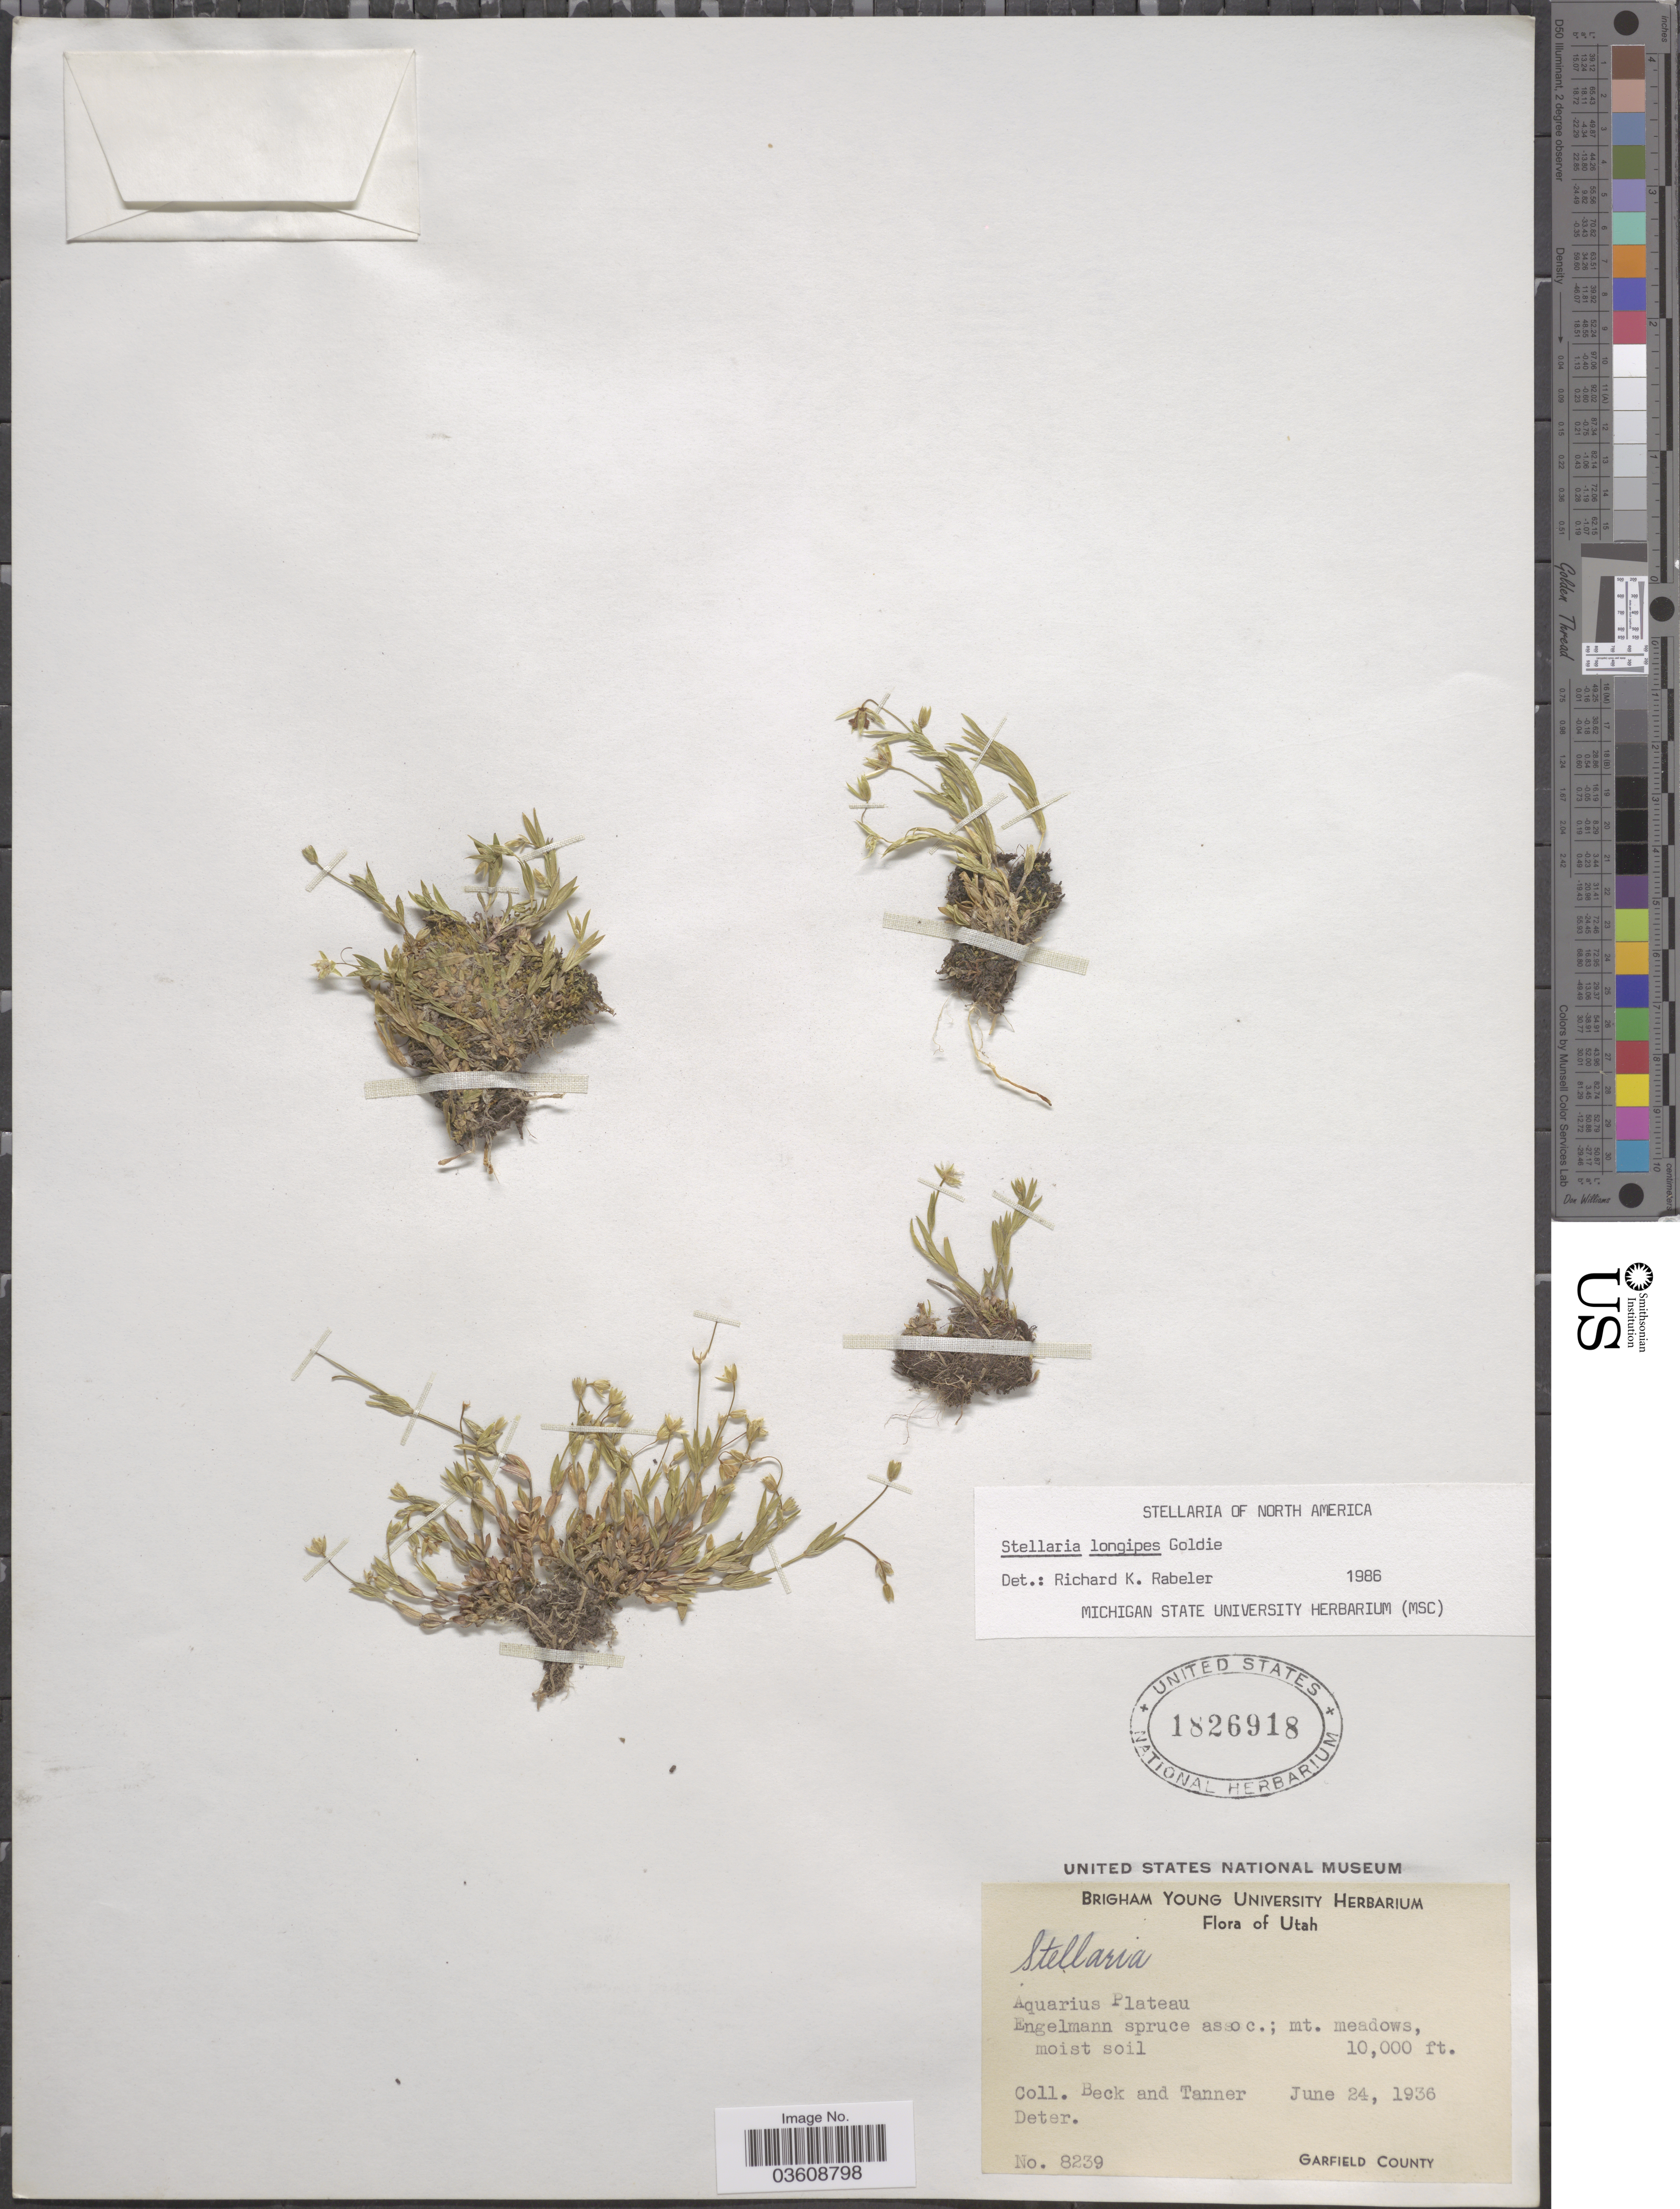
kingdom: Plantae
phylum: Tracheophyta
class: Magnoliopsida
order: Caryophyllales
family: Caryophyllaceae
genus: Stellaria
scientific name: Stellaria longipes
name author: Goldie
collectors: -- Beck & -. Tanner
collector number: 8239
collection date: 1936-06-24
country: United States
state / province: Utah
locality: Aquarius Plateau. Garfield County.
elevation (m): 3048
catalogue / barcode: US 1826918